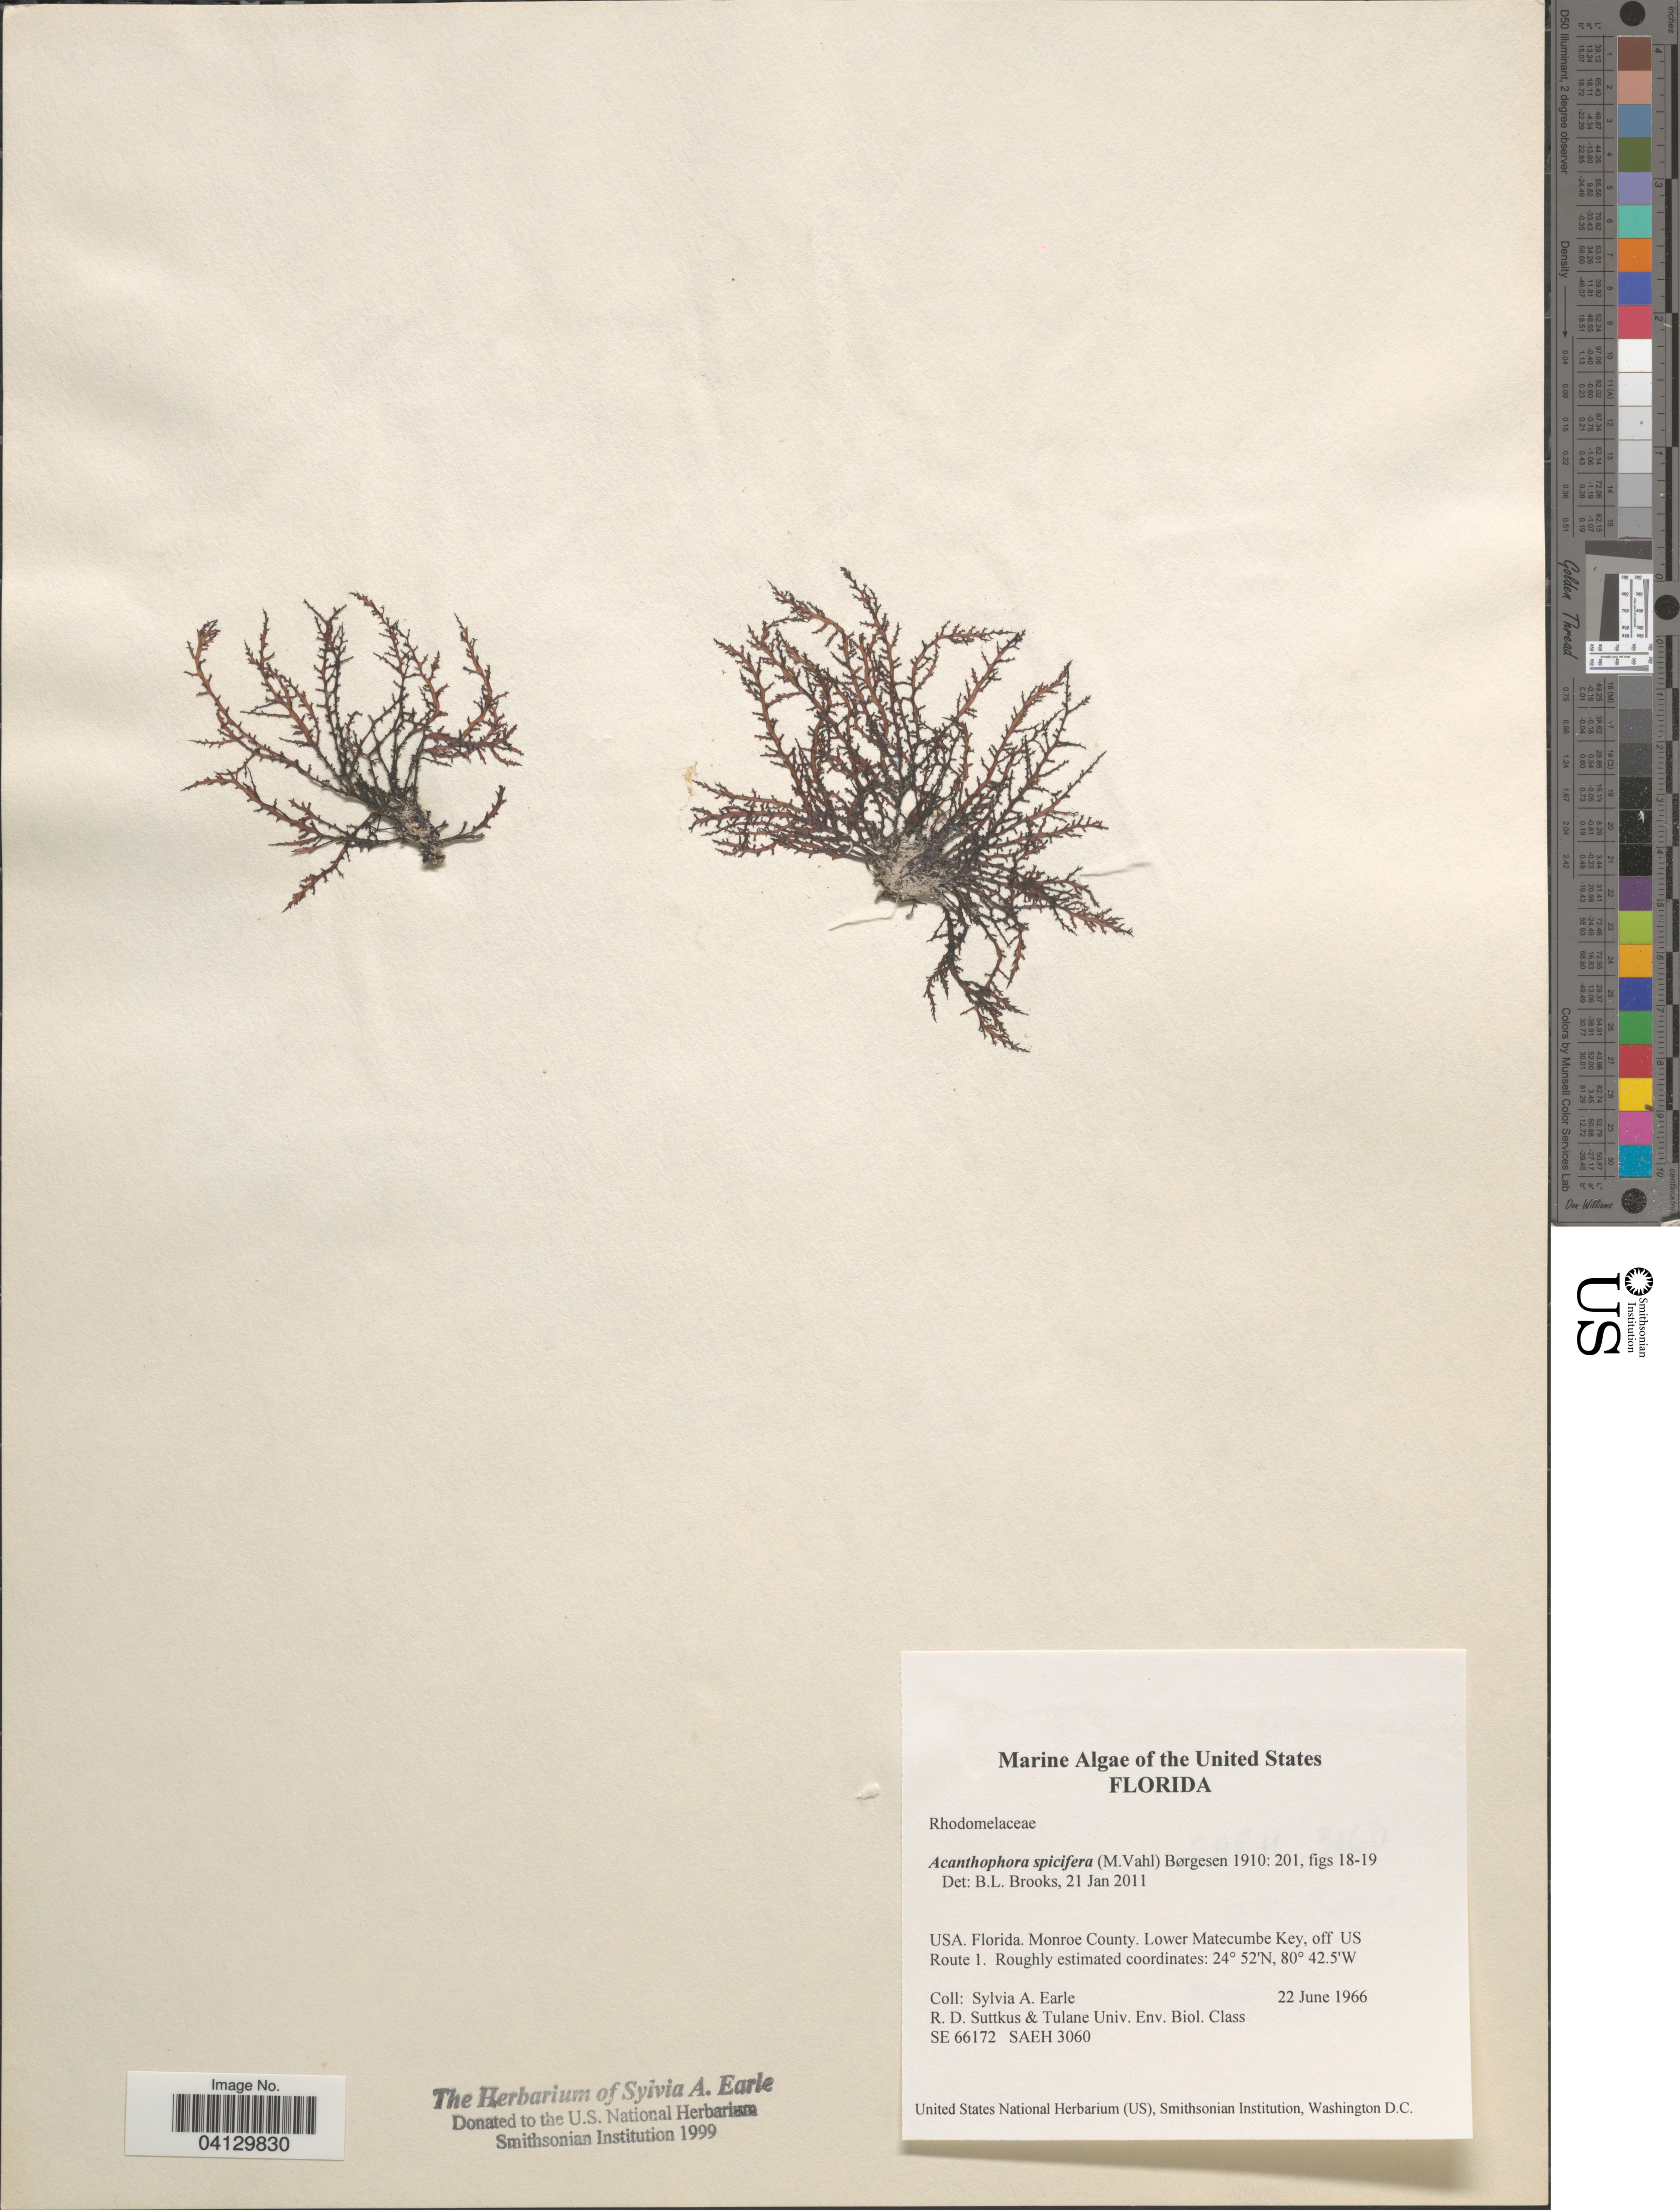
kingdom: Plantae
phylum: Rhodophyta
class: Florideophyceae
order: Ceramiales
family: Rhodomelaceae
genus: Acanthophora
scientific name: Acanthophora spicifera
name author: (Vahl) Børgesen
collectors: S. A. Earle, R. Suttkus & Tulane Univ. Env. Biol. Class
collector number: SE66172/SAEH3060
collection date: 1966-06-22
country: United States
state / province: Florida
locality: Monroe County. Lower Matecumbe Key, off US Route 1.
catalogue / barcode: US 328677